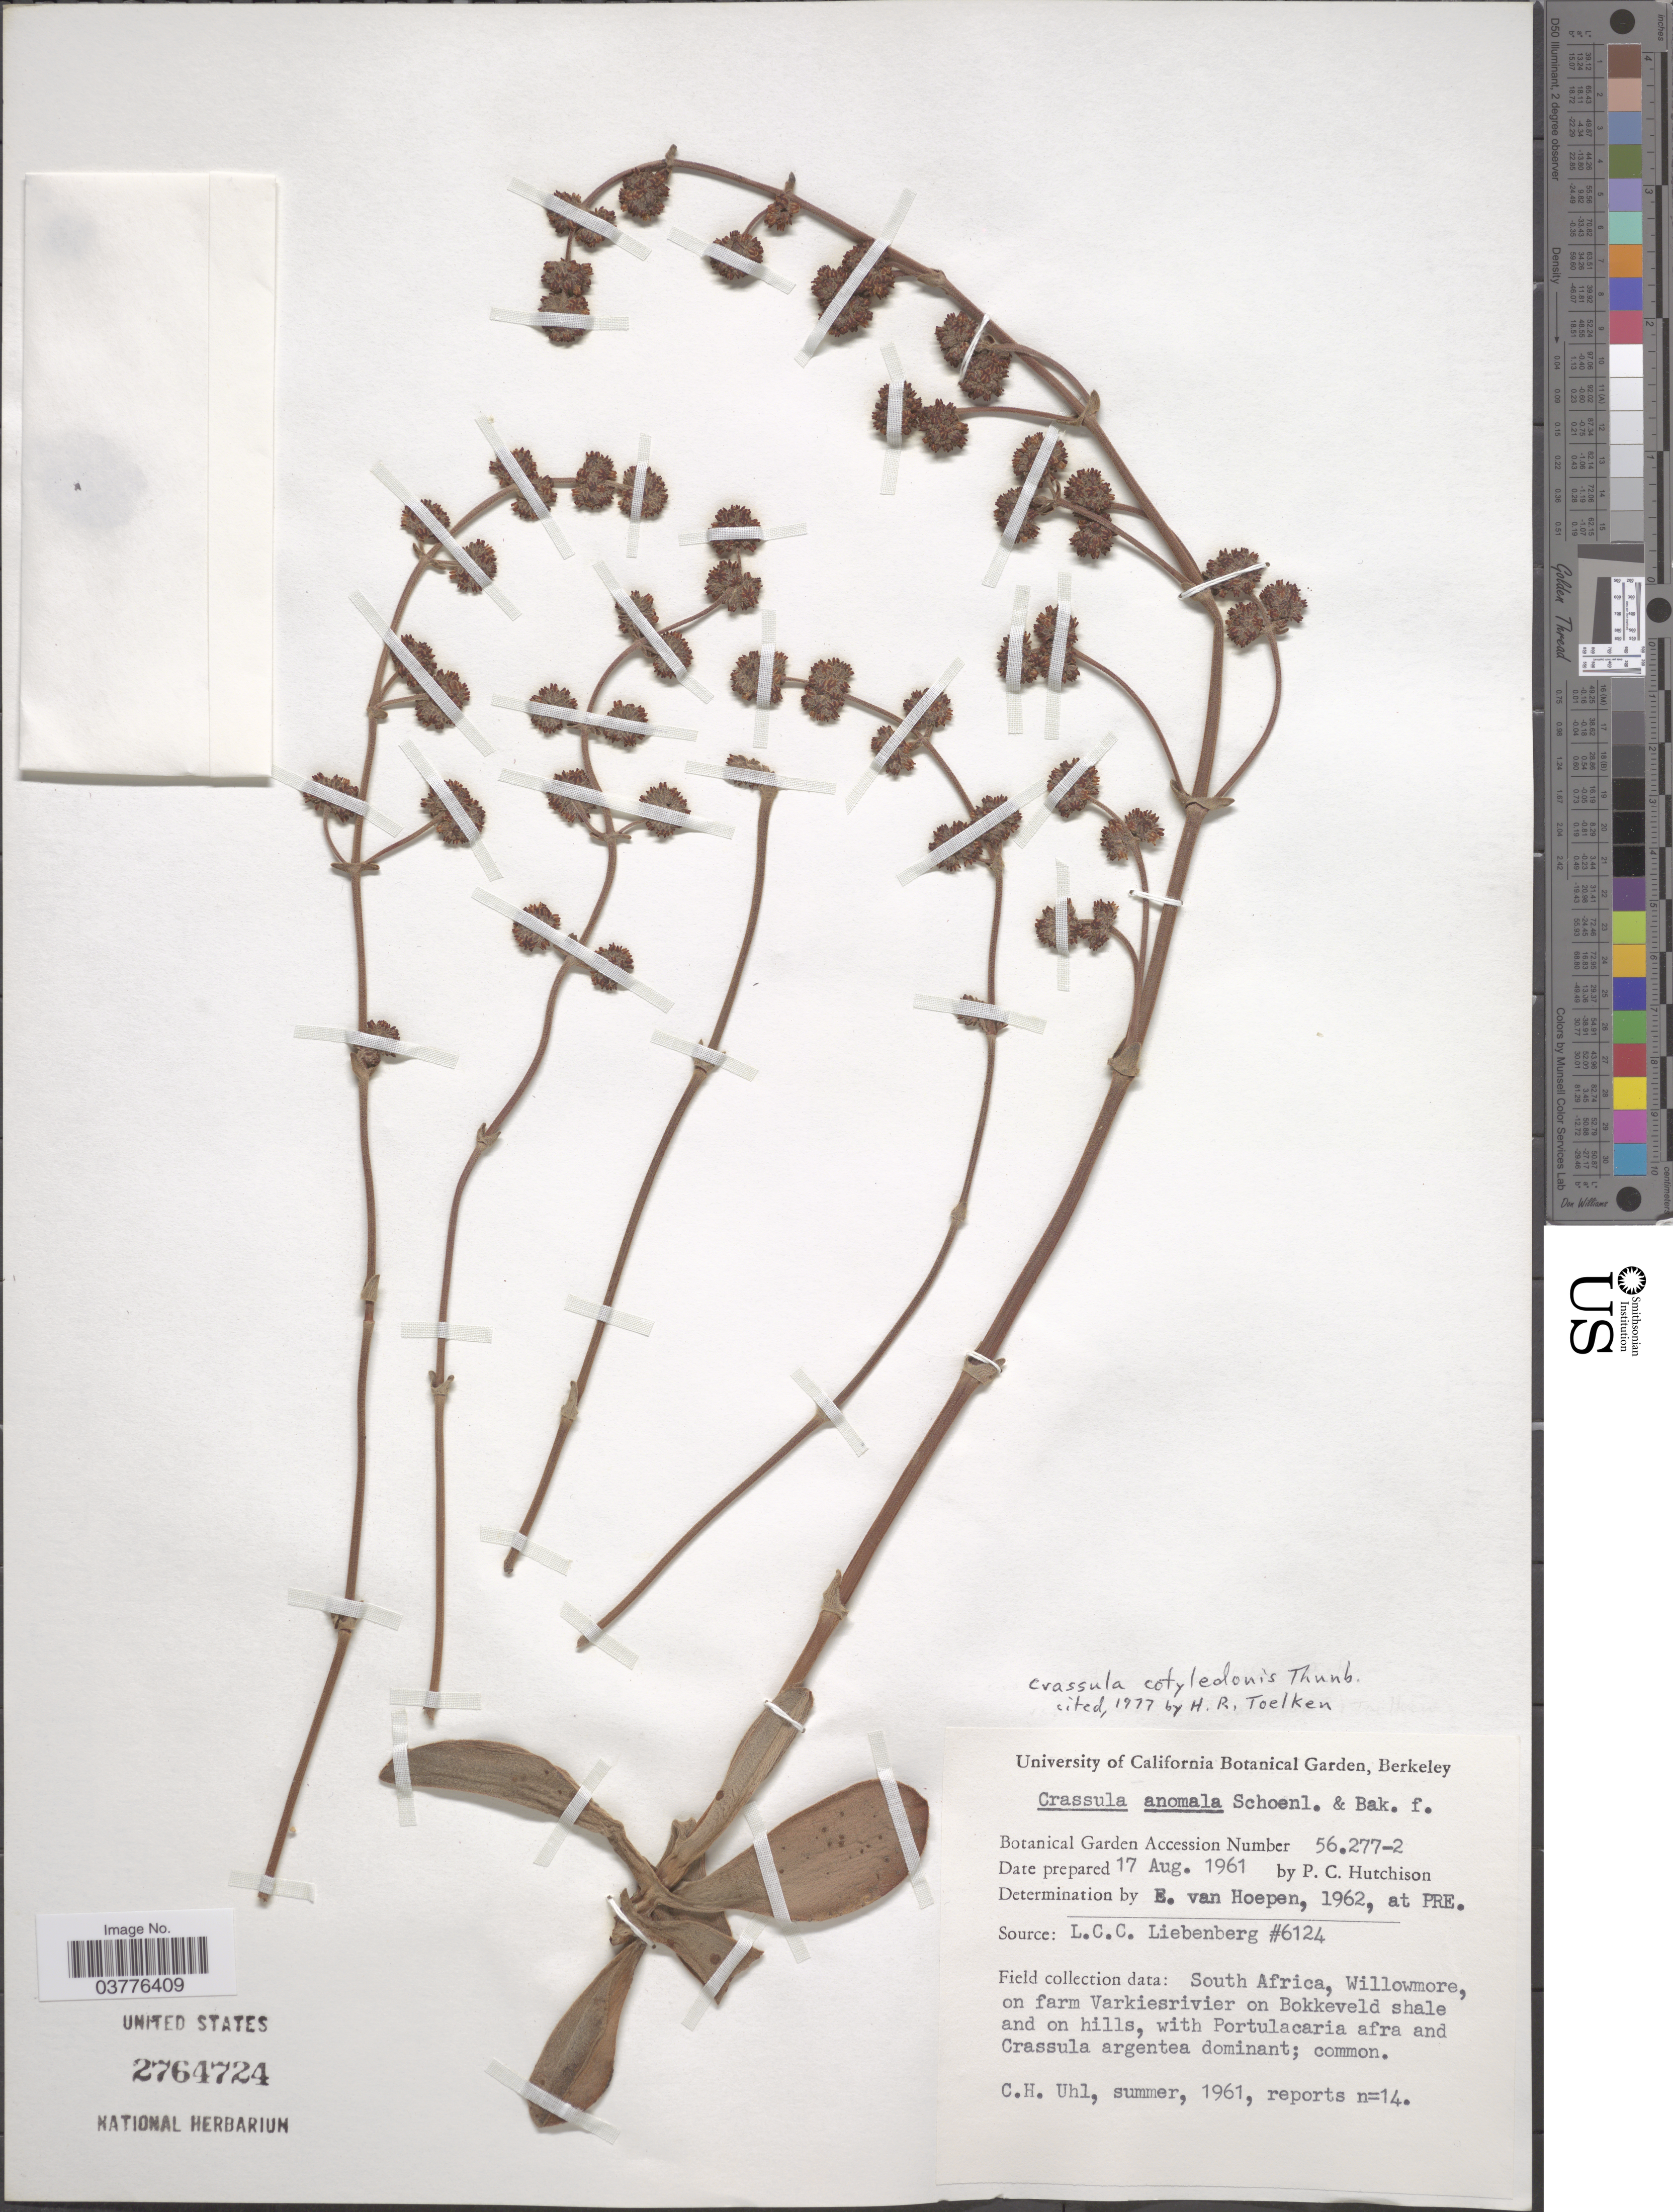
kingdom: Plantae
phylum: Tracheophyta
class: Magnoliopsida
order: Saxifragales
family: Crassulaceae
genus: Crassula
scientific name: Crassula cotyledonis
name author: Thunb.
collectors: P. C. Hutchison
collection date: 1961-08-17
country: United States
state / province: California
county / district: Alameda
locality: University of California Botanical Garden, Berkeley.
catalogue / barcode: US 2764724